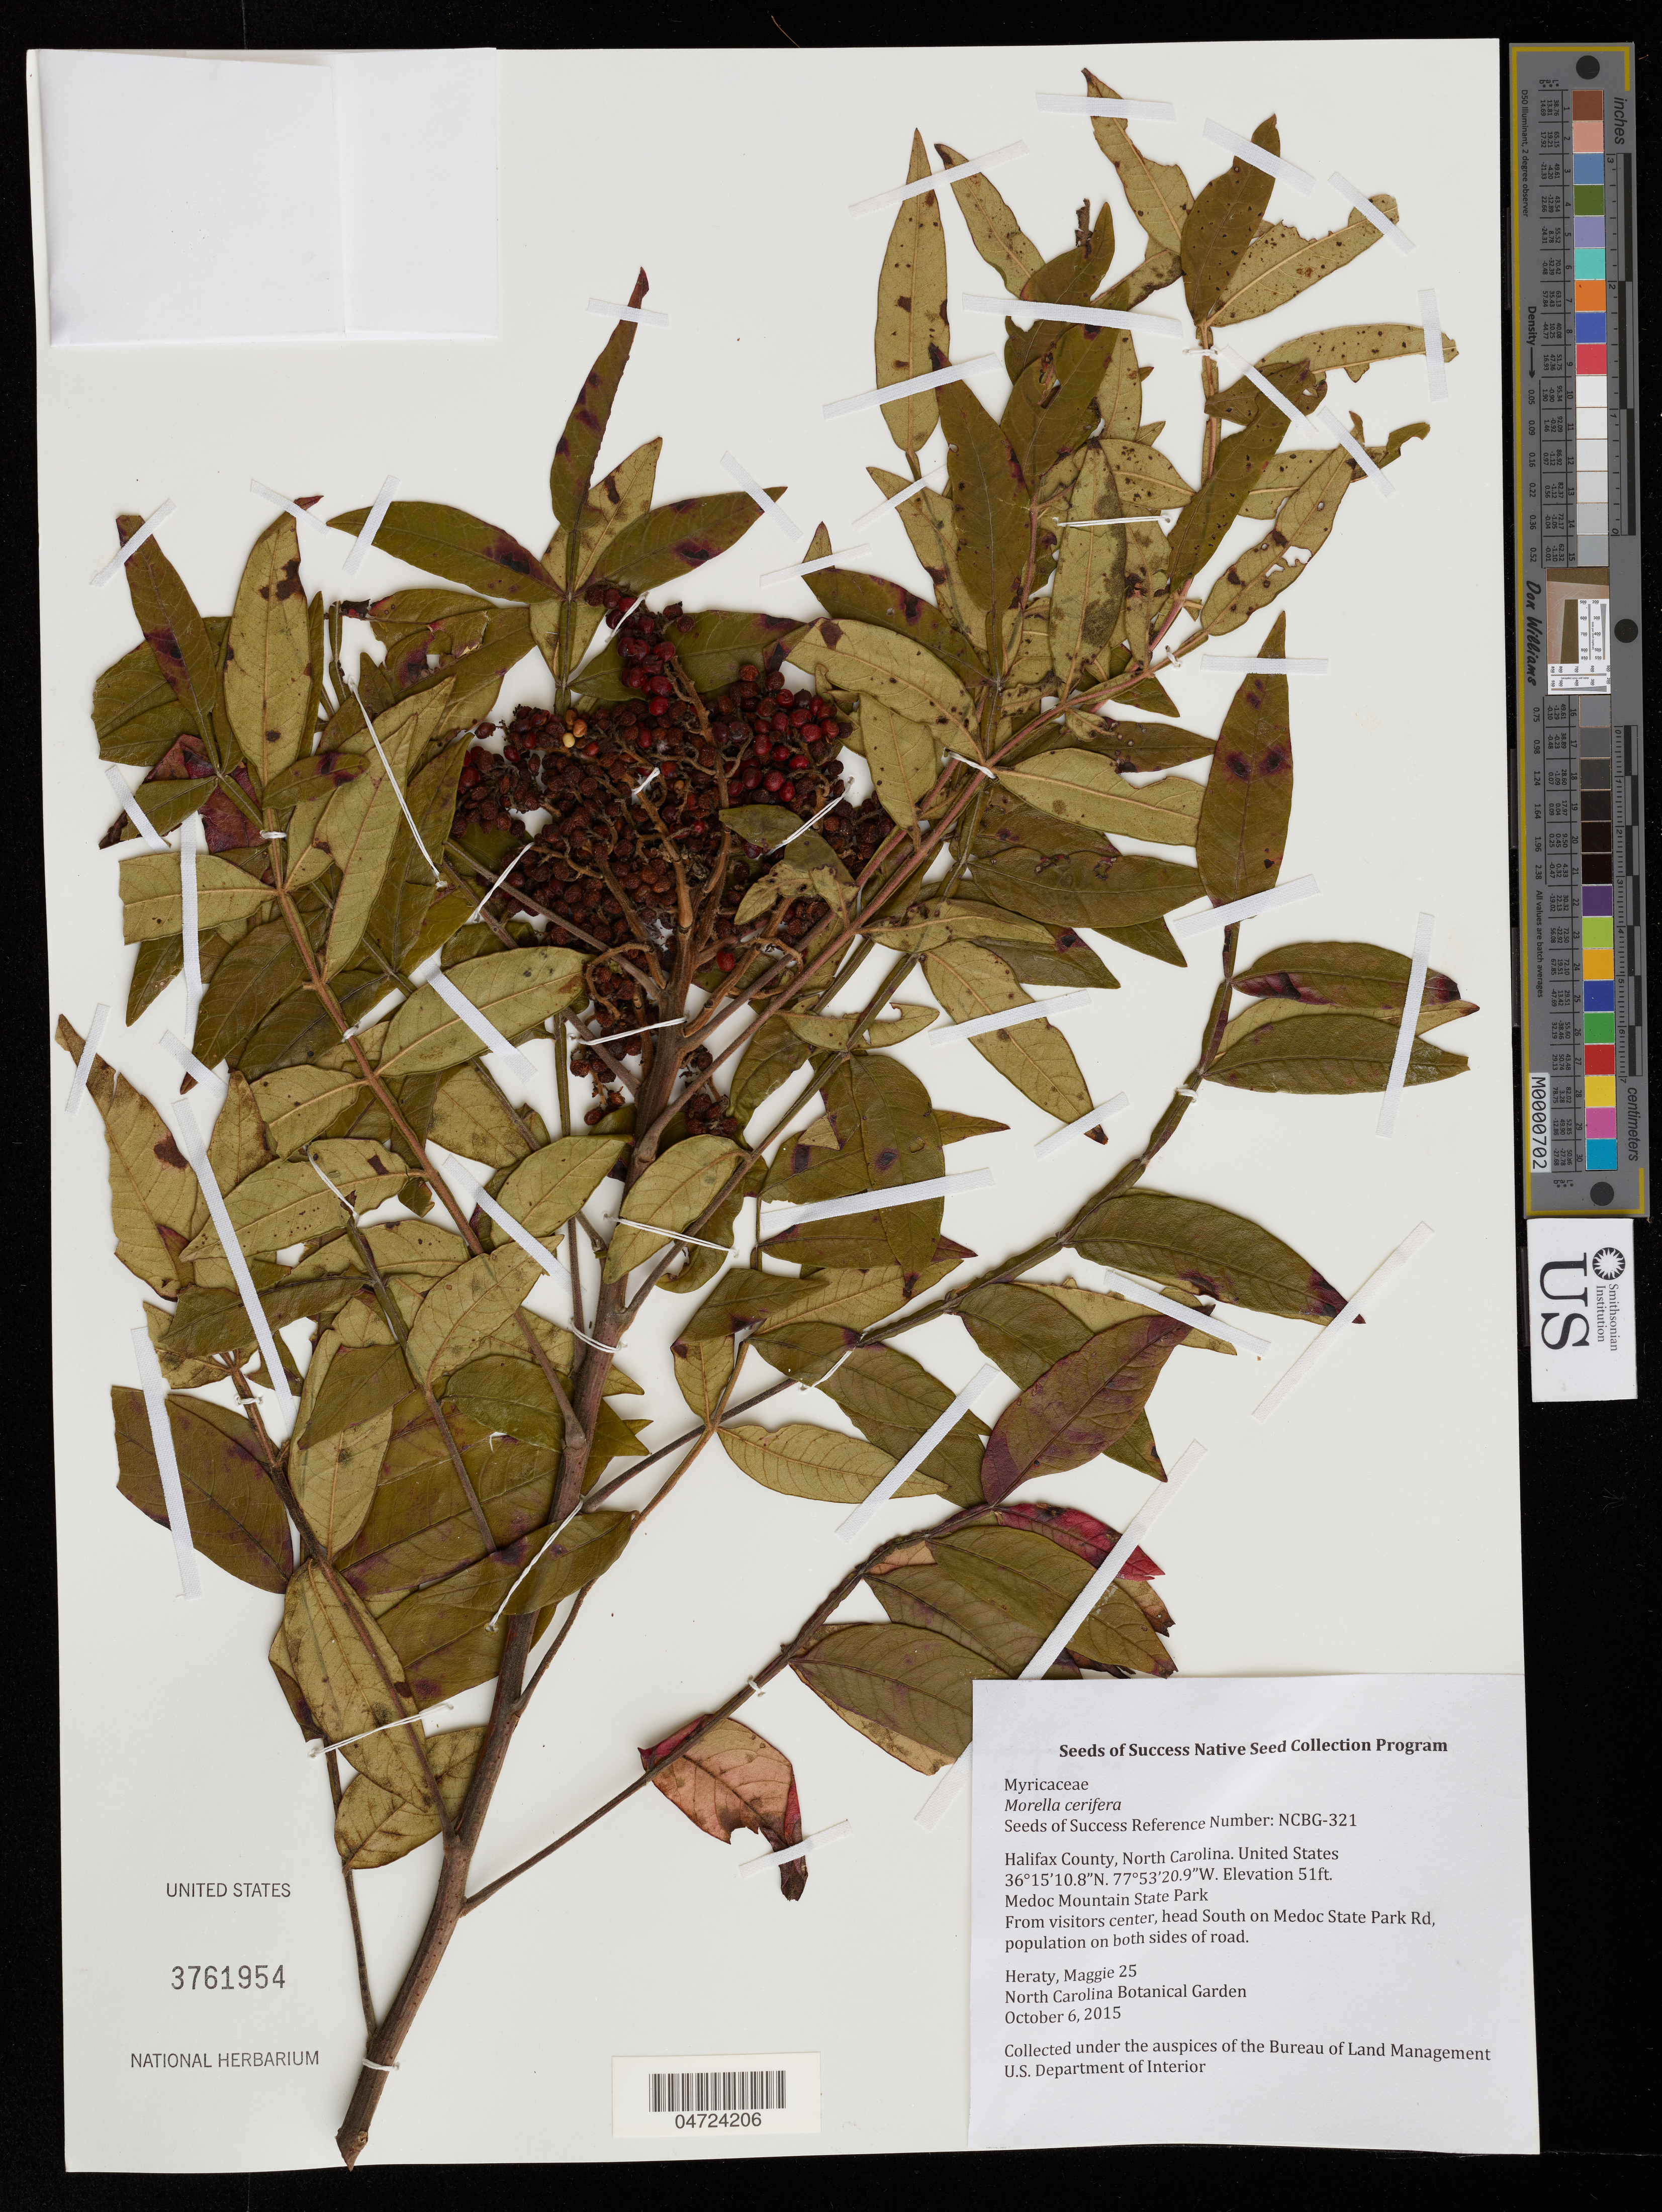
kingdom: Plantae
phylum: Tracheophyta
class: Magnoliopsida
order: Fagales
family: Myricaceae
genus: Morella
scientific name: Morella cerifera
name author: (L.) Small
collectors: M. Heraty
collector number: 25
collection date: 2015-10-06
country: United States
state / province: North Carolina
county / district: Halifax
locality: Halifax County. Medoc Mountain State Park. From visitors center, head South on Medoc State Park Rd, population on both sides of road.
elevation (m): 16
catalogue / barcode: US 3761954